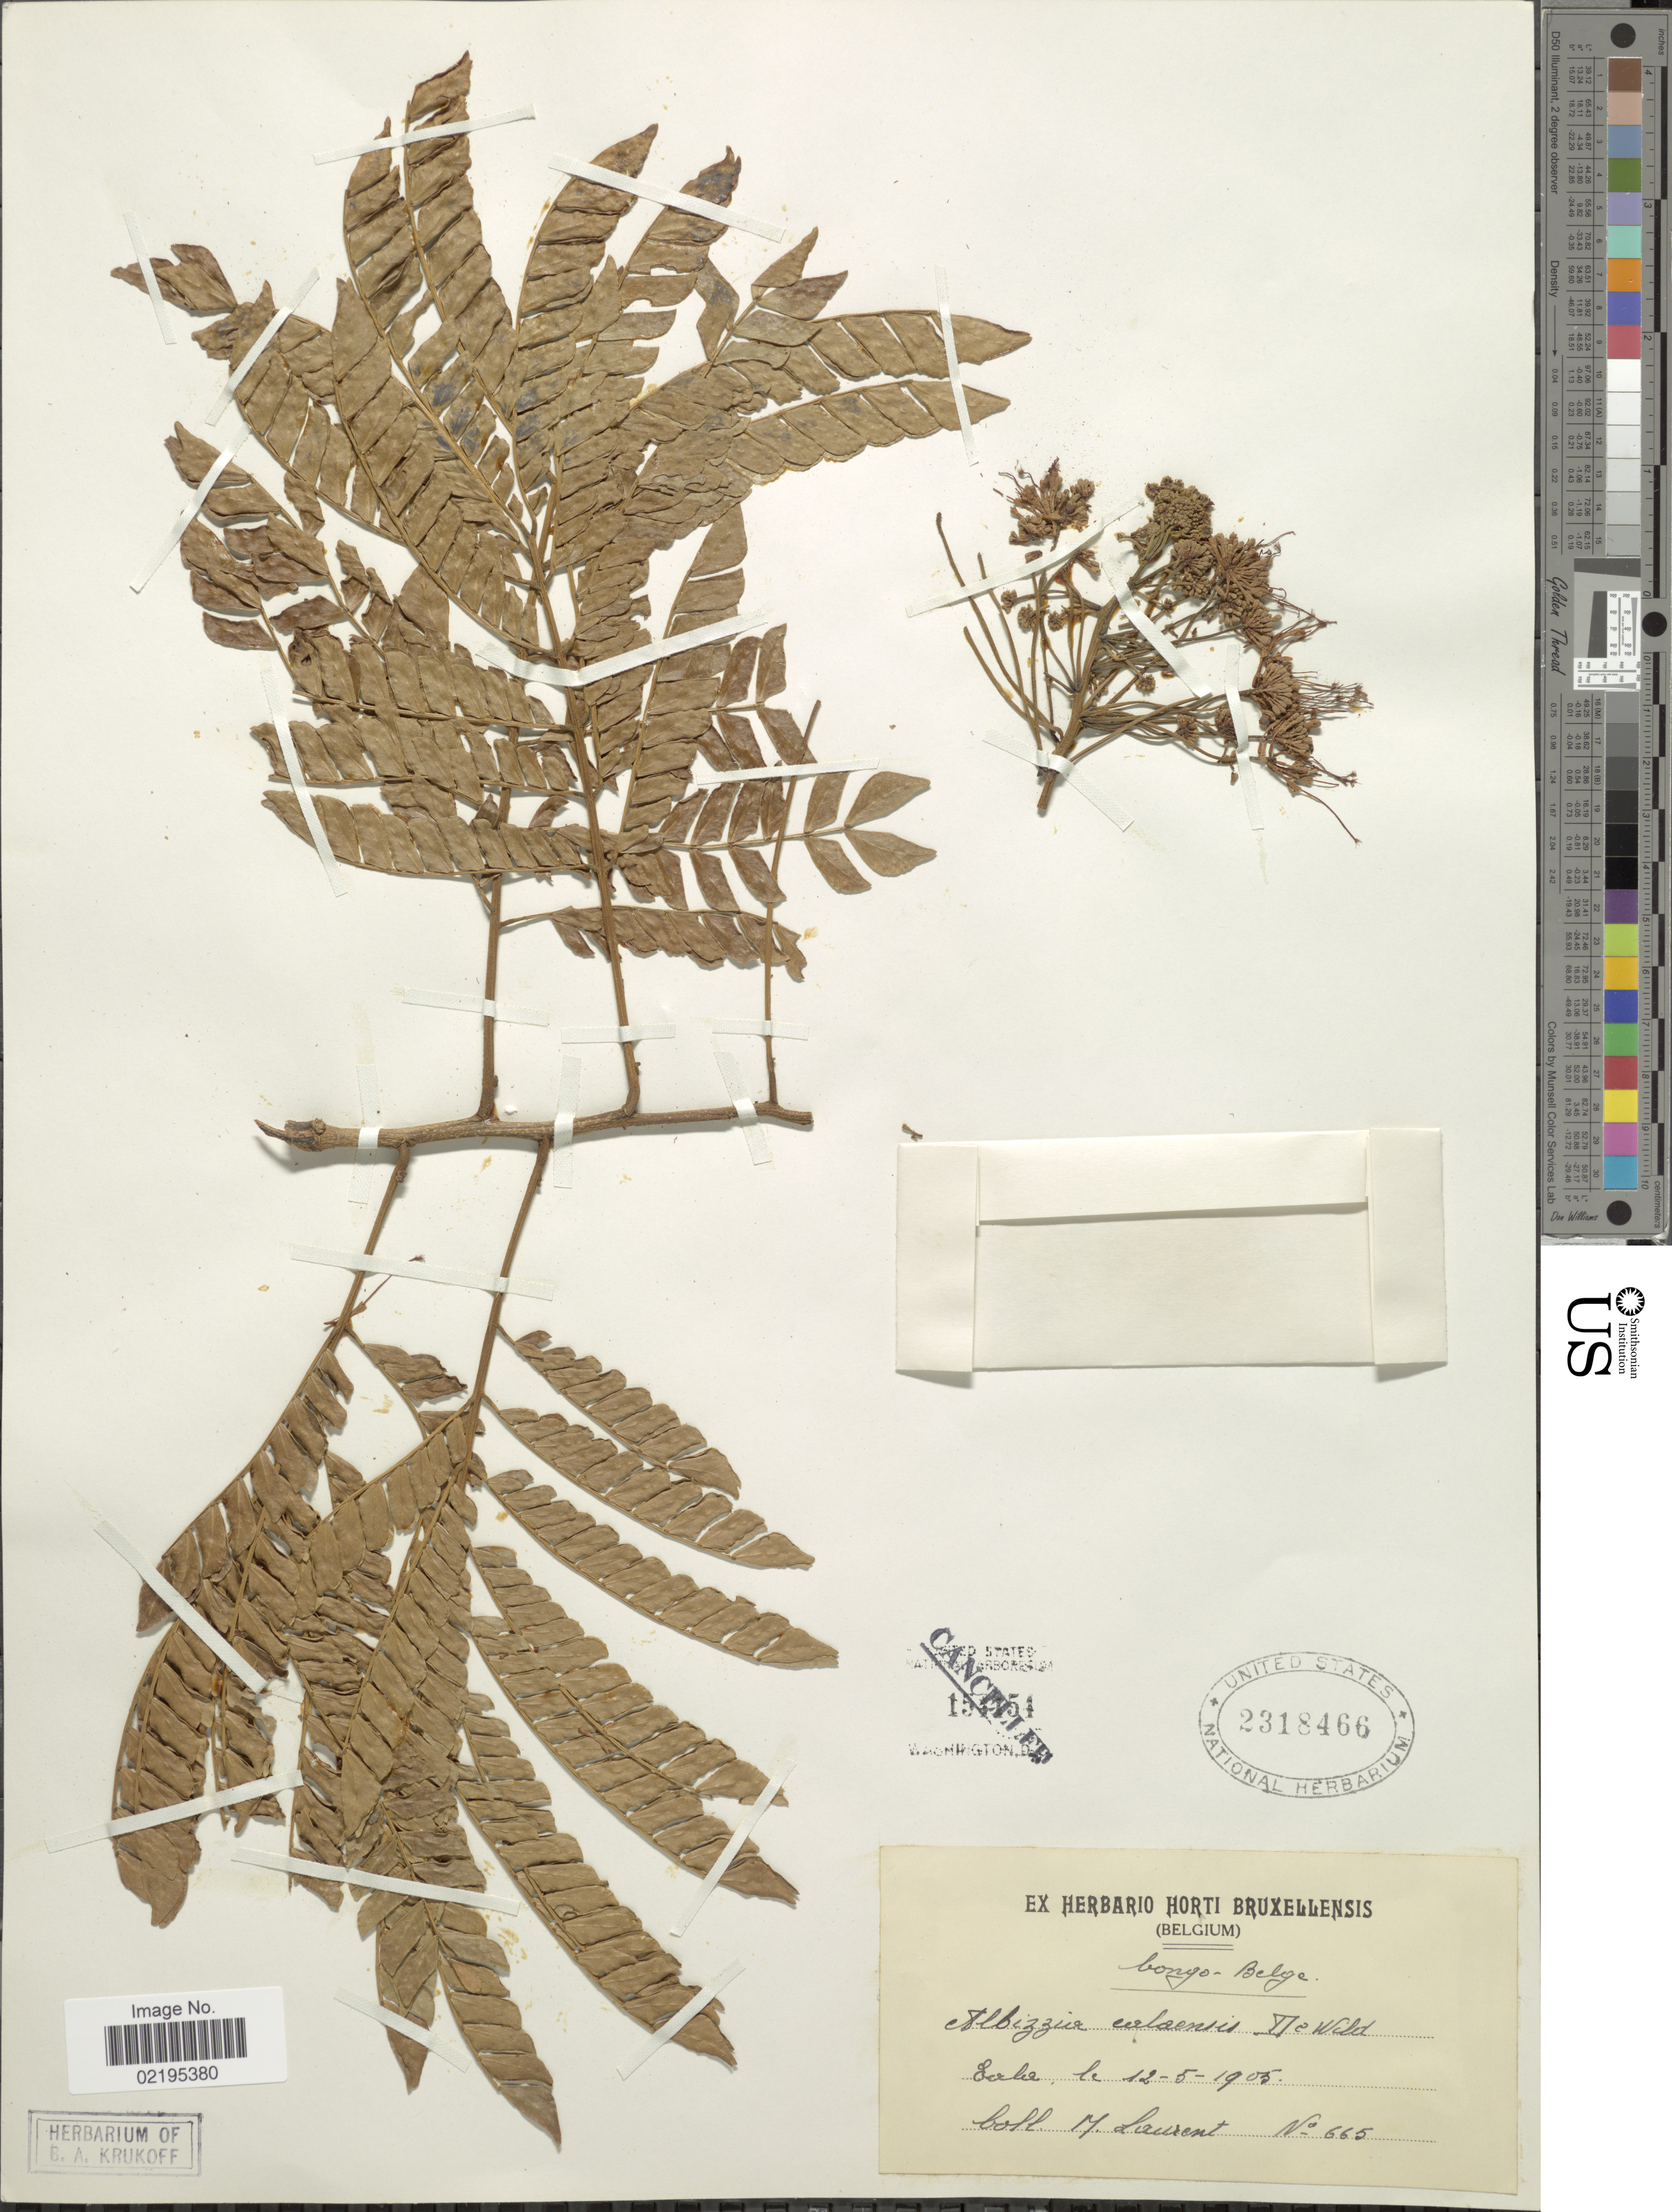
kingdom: Plantae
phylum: Tracheophyta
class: Magnoliopsida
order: Fabales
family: Fabaceae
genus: Albizia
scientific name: Albizia sp.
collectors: M. Laurent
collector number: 665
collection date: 1905-05-12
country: Congo, Democratic Republic of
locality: Congo Belge, Eala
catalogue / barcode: US 2318466